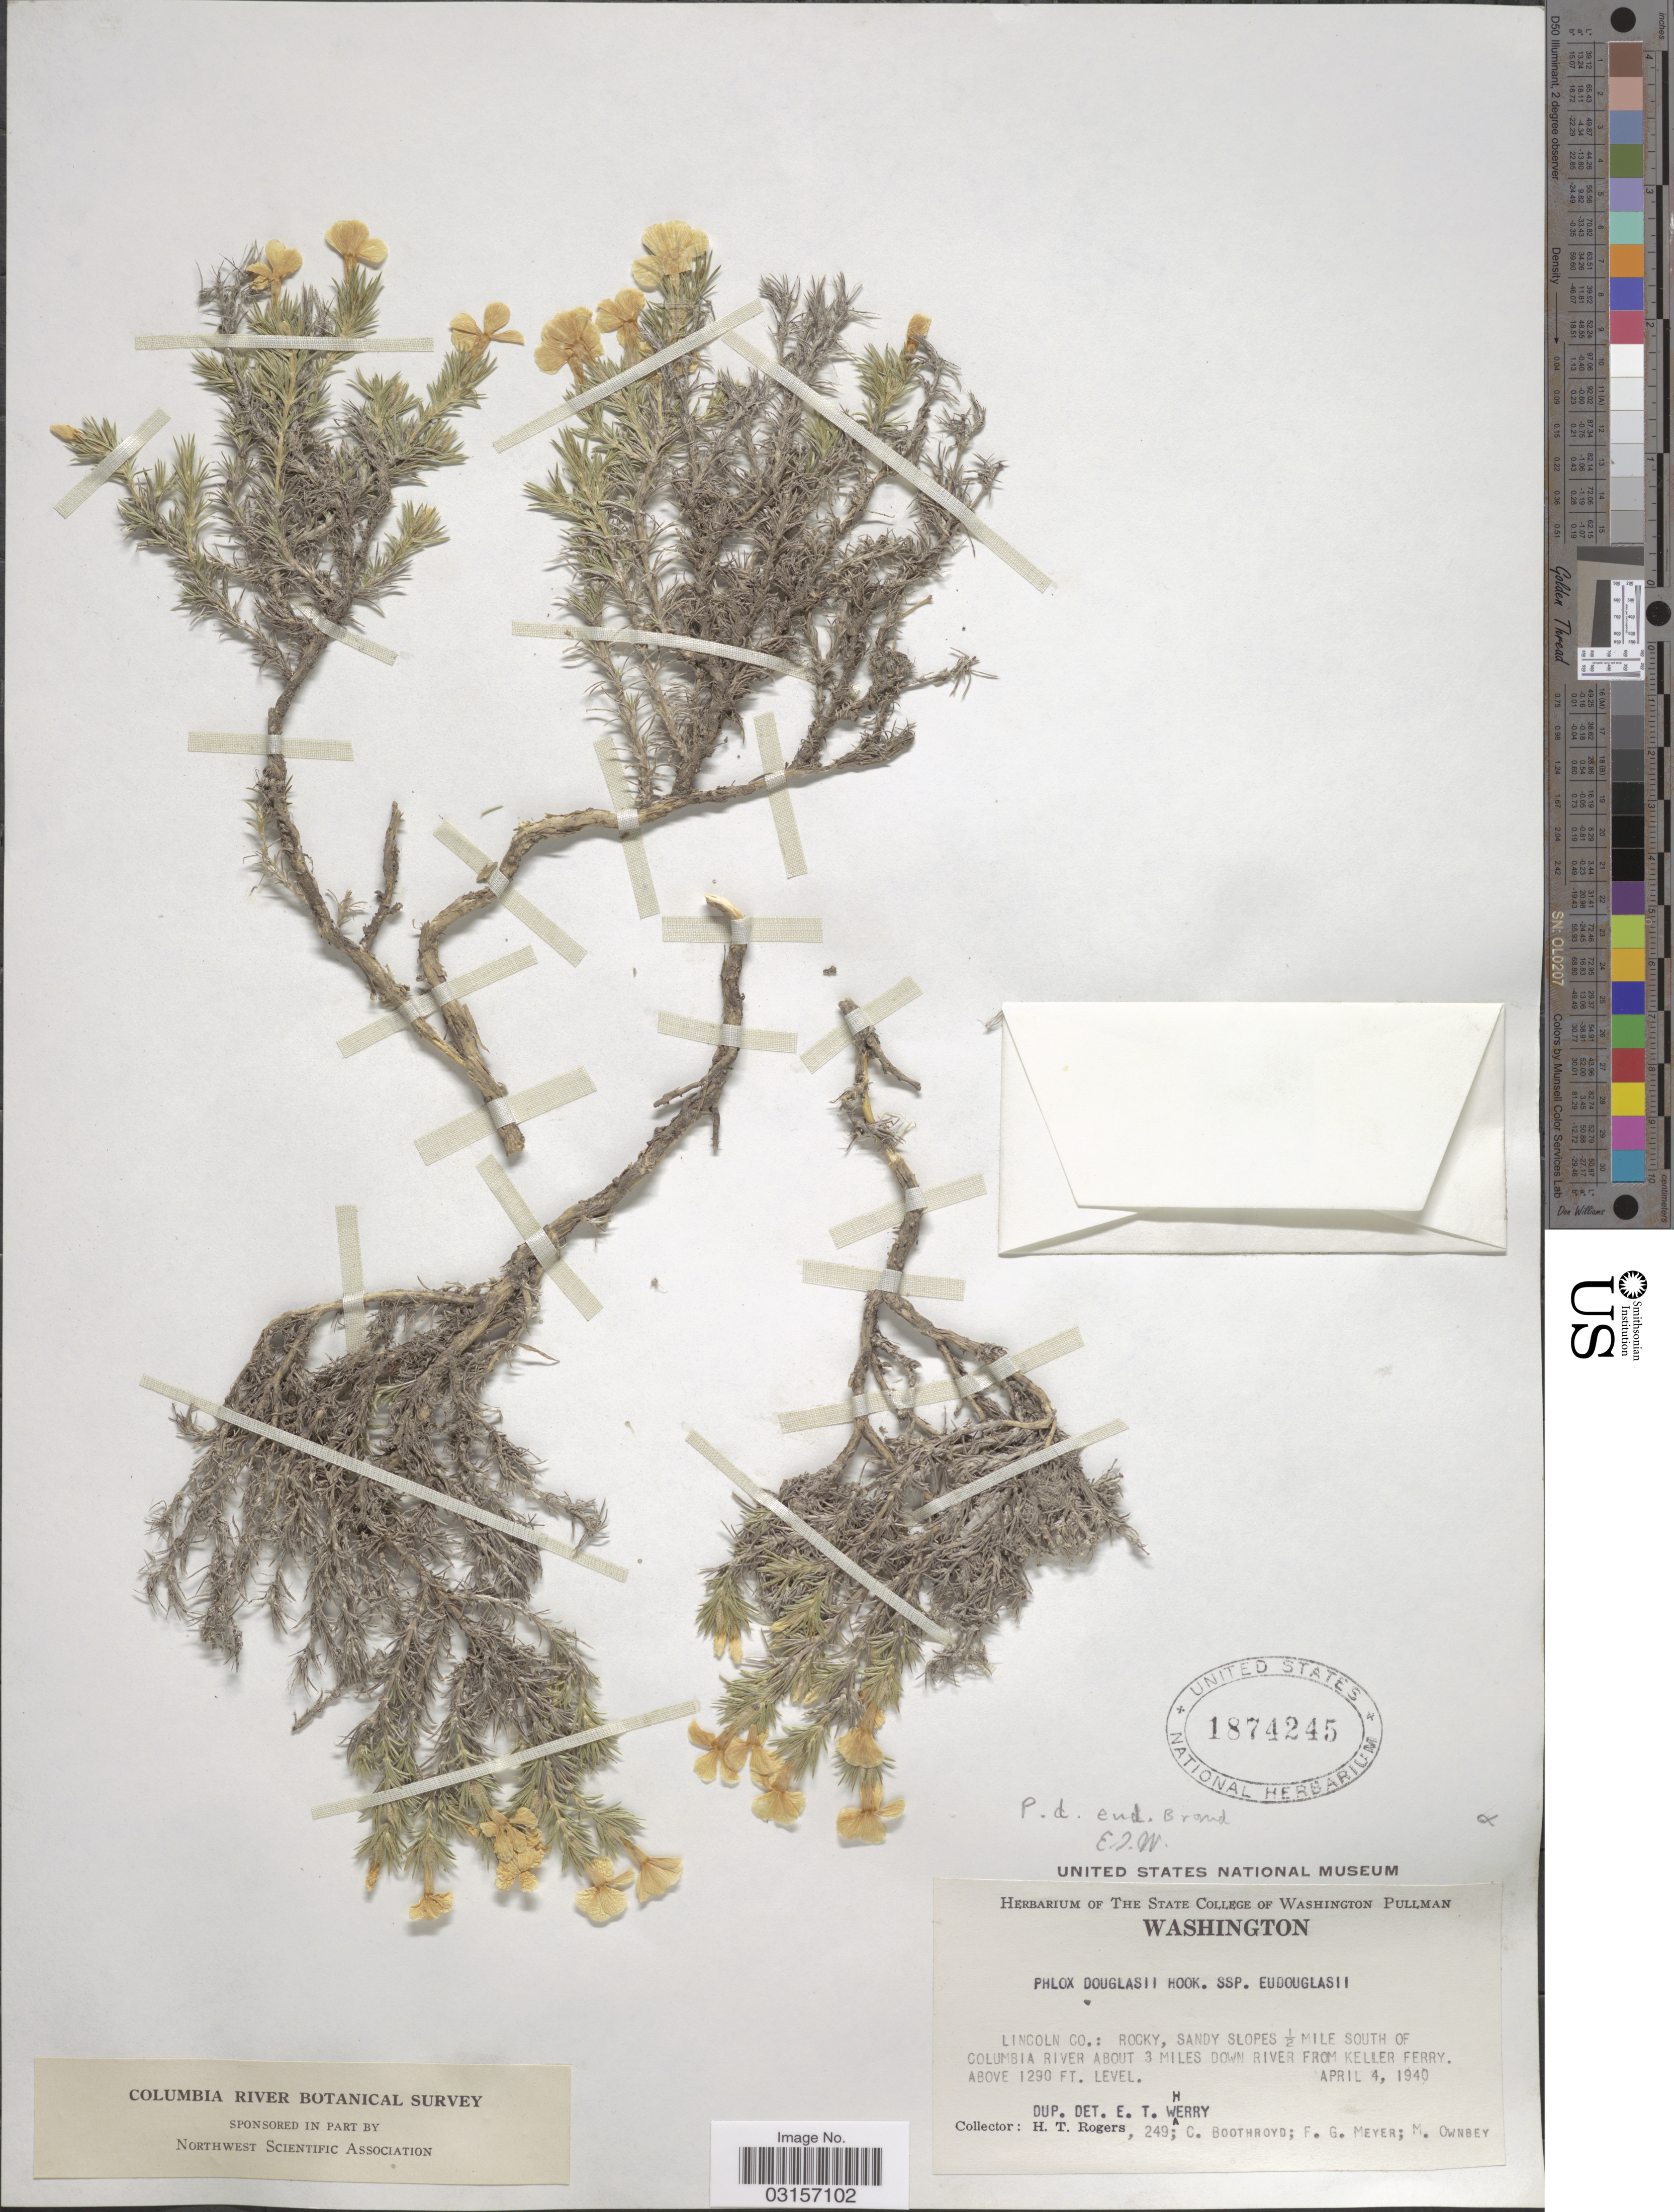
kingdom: Plantae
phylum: Tracheophyta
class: Magnoliopsida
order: Ericales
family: Polemoniaceae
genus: Phlox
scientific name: Phlox caespitosa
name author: Nutt.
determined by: Mayfield, M. H.; Ferguson, C. J.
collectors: H. Rogers, C. Boothroyd, F. G. Meyer & M. Ownbey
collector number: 249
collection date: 1940-04-04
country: United States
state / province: Washington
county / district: Lincoln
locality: Lincoln Co.: Rocky, sandy slopes ½ mile south of Columbia River about 3 miles down river from Keller Ferry.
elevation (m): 393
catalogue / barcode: US 1874245